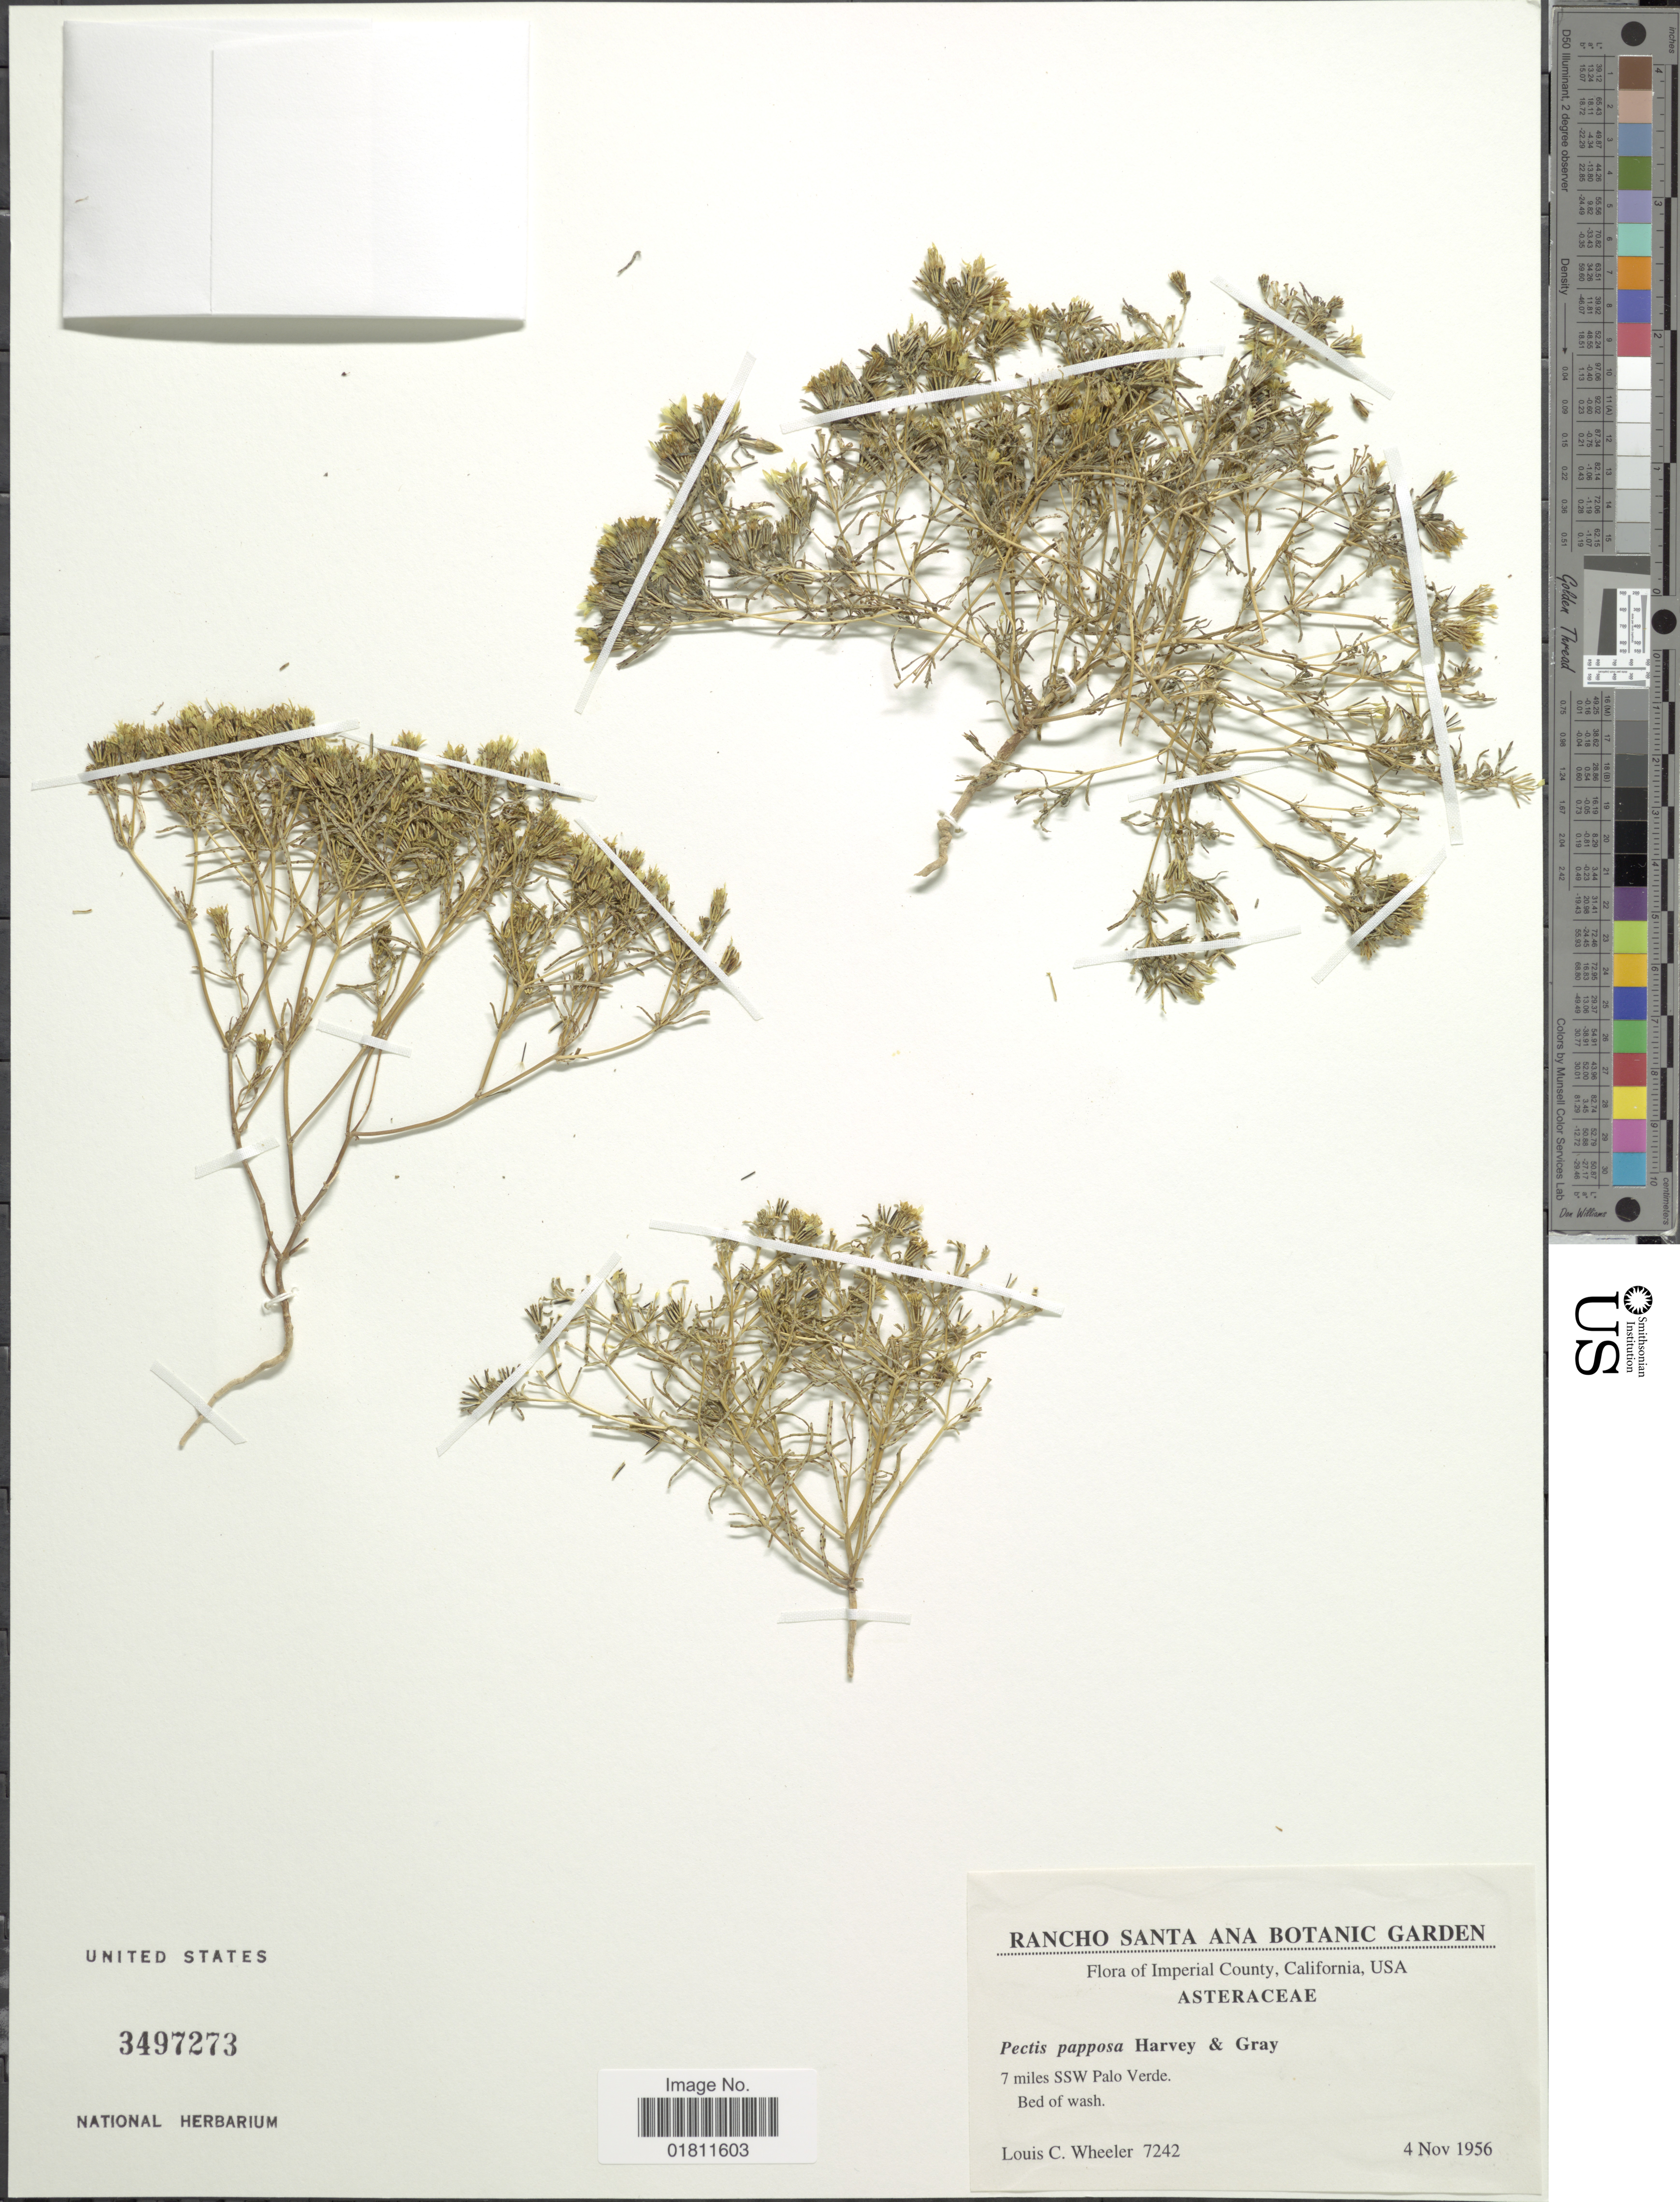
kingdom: Plantae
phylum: Tracheophyta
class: Magnoliopsida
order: Asterales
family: Asteraceae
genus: Pectis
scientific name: Pectis papposa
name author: Harv. & A. Gray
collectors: L. C. Wheeler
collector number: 7242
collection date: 1956-11-04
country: United States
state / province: California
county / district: Imperial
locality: Imperial County, 7 miles SSW Palo Verde.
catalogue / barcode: US 3497273